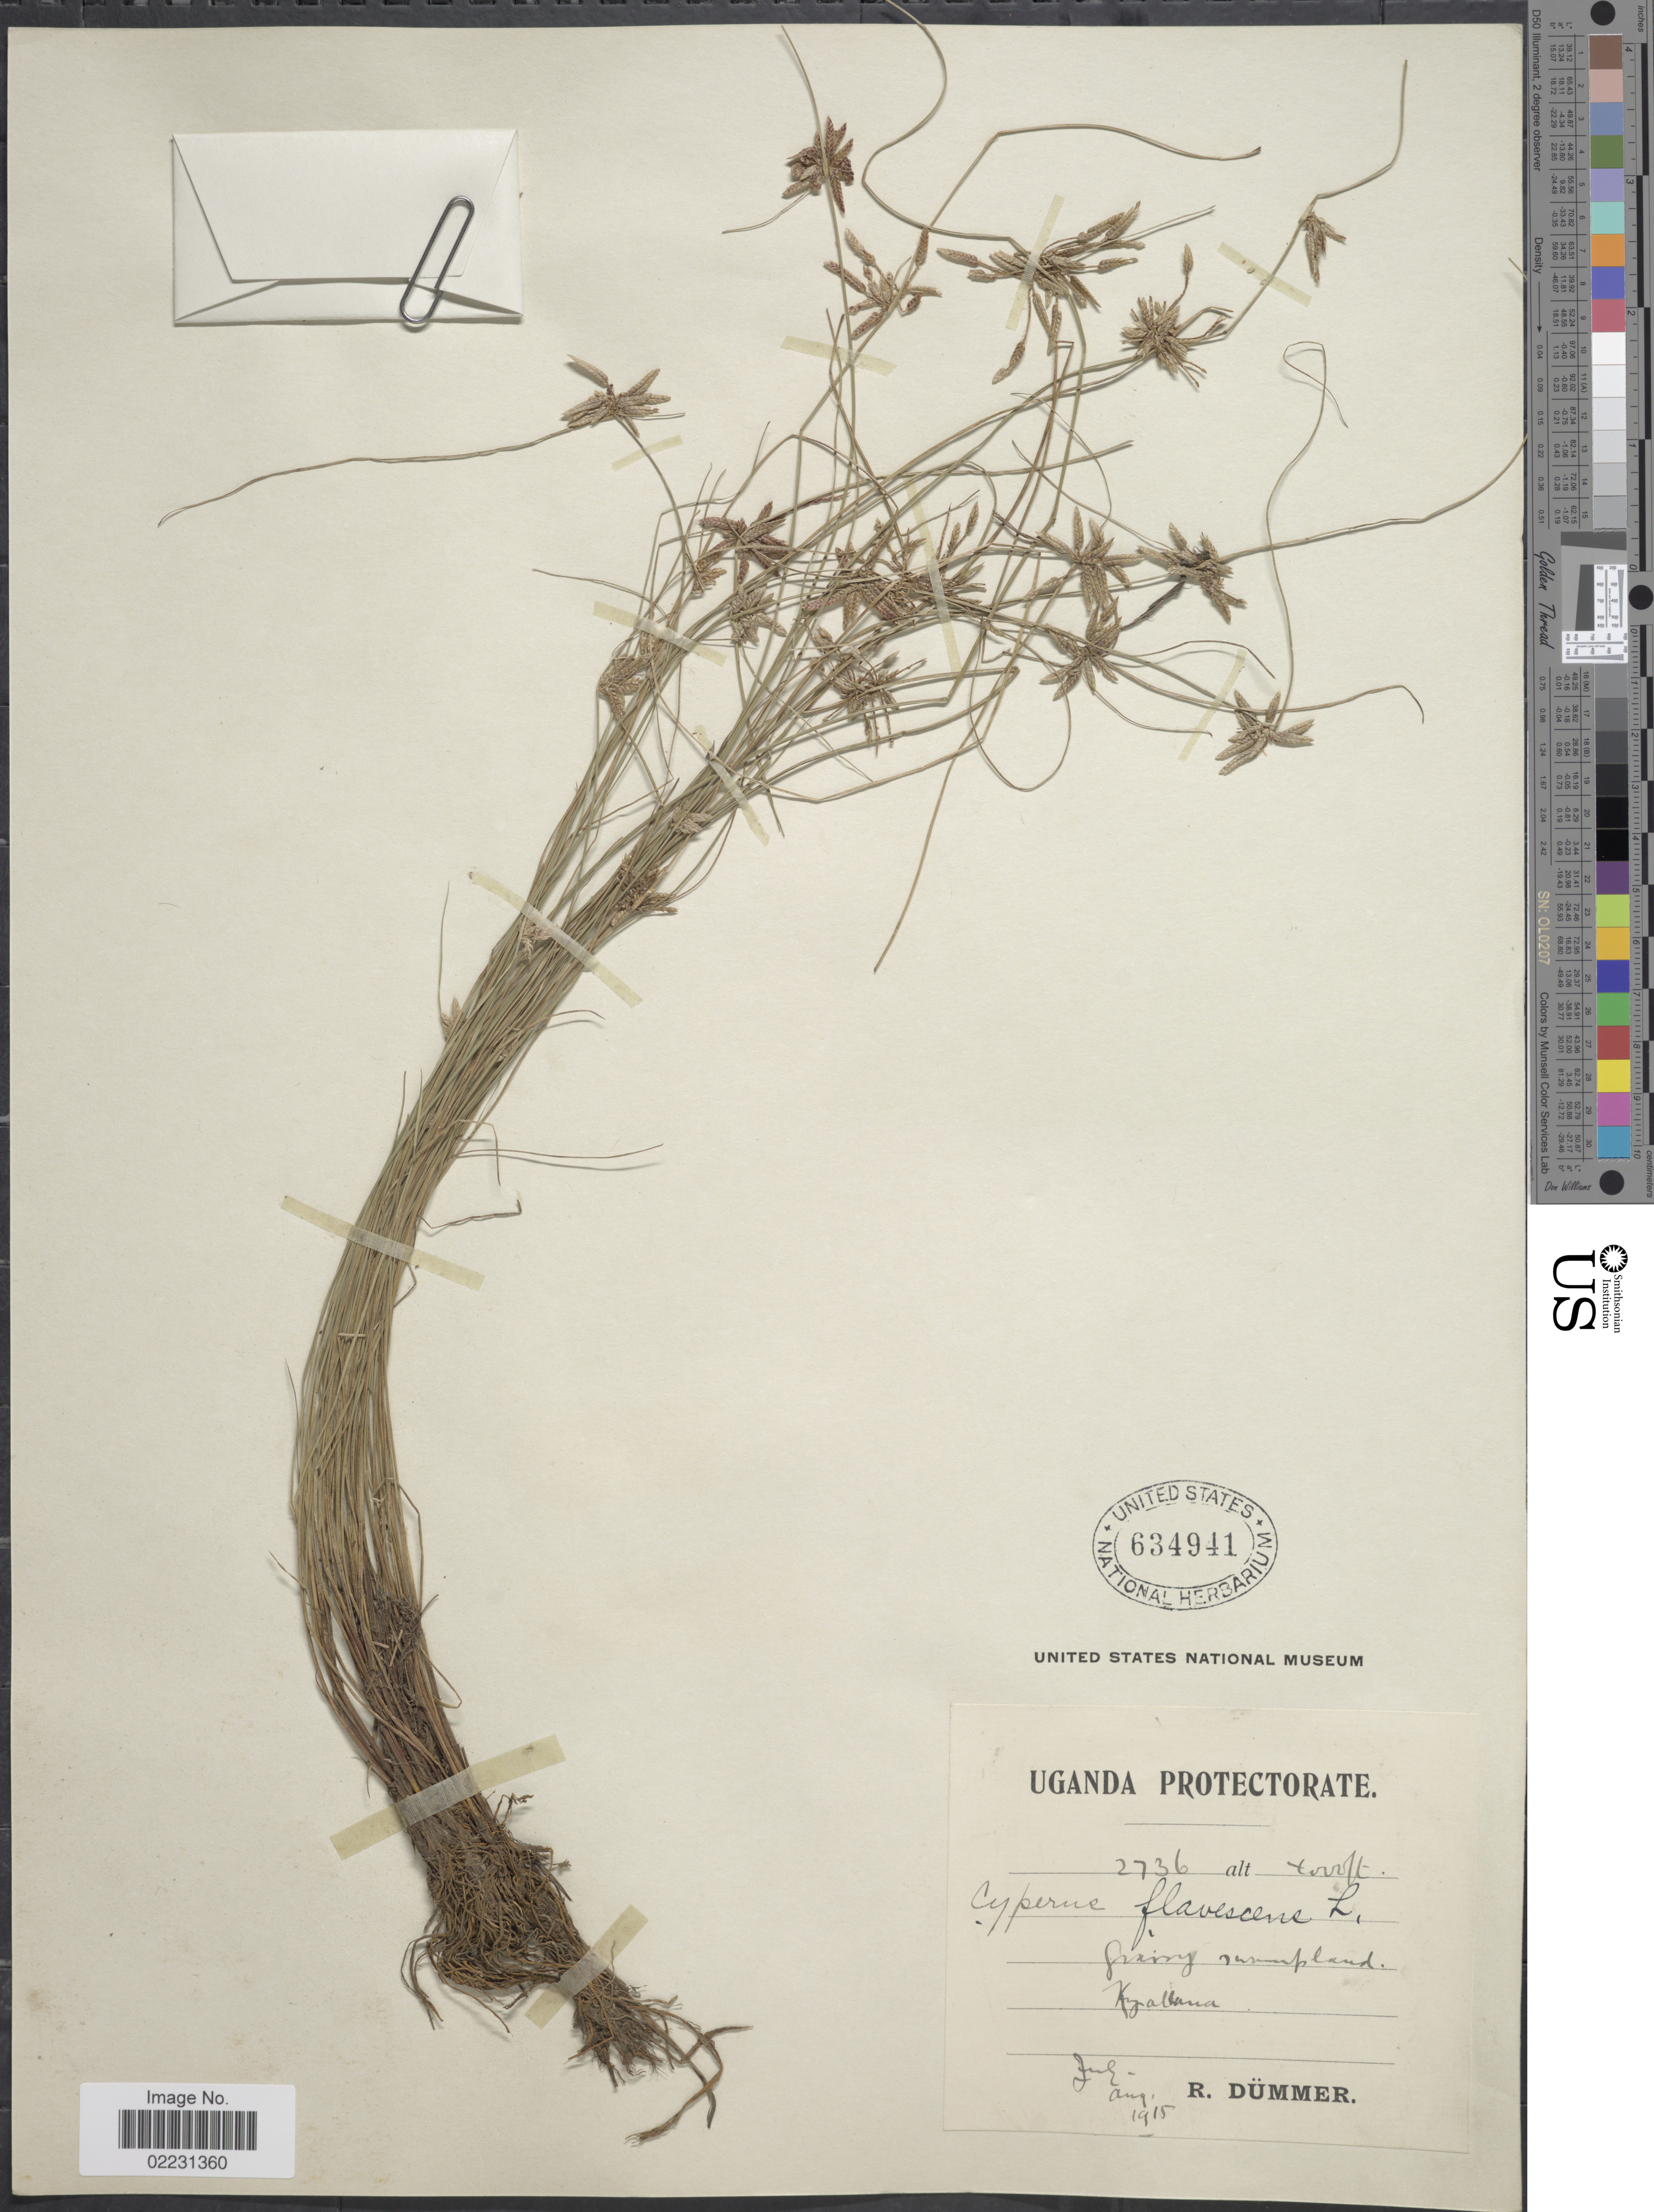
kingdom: Plantae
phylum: Tracheophyta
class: Liliopsida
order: Poales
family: Cyperaceae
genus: Cyperus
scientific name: Cyperus flavescens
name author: L.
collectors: R. A. Dümmer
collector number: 2736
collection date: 1915-07/1915-08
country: Uganda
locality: Uganda Protectorate. [illegible text] G[illegible text] Kyal[illegible text].[interpreted]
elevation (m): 1219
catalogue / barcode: US 634941